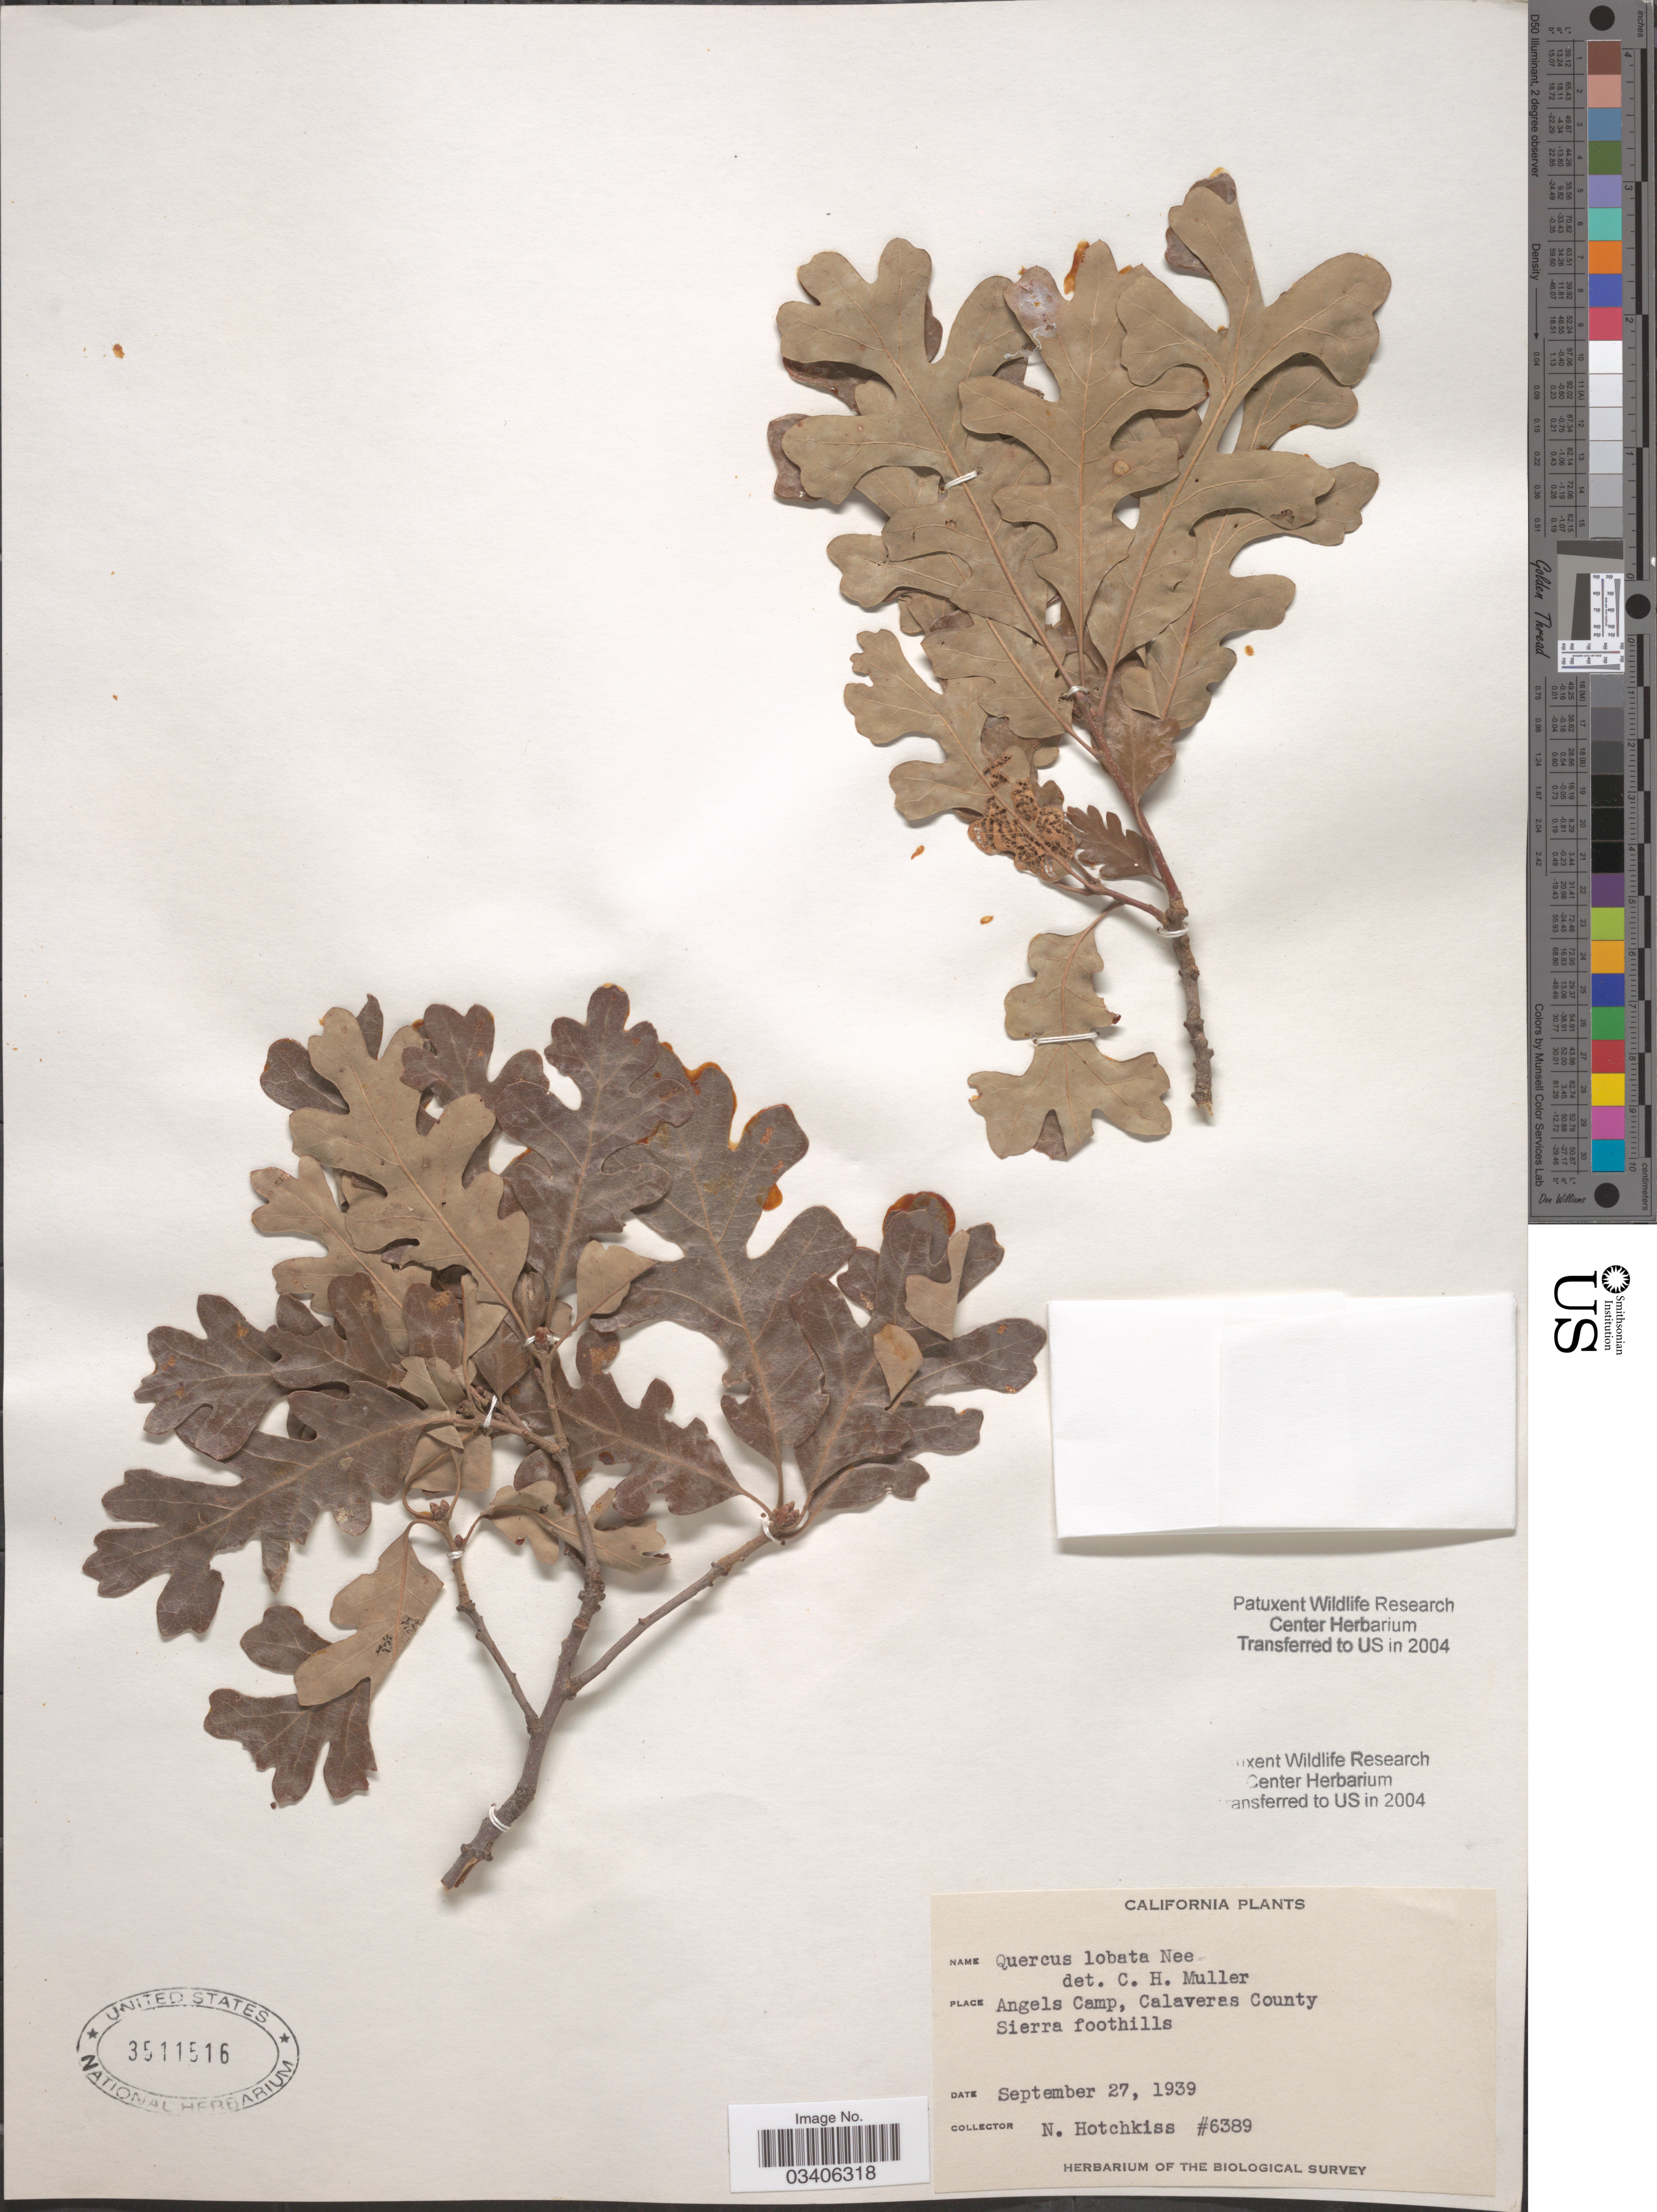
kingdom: Plantae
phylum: Tracheophyta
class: Magnoliopsida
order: Fagales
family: Fagaceae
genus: Quercus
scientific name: Quercus lobata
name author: Née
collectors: N. Hotchkiss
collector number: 6389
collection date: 1939-09-27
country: United States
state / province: California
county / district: Calaveras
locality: Angels Camp, Calaveras County. Sierra foothills.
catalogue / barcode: US 3511516